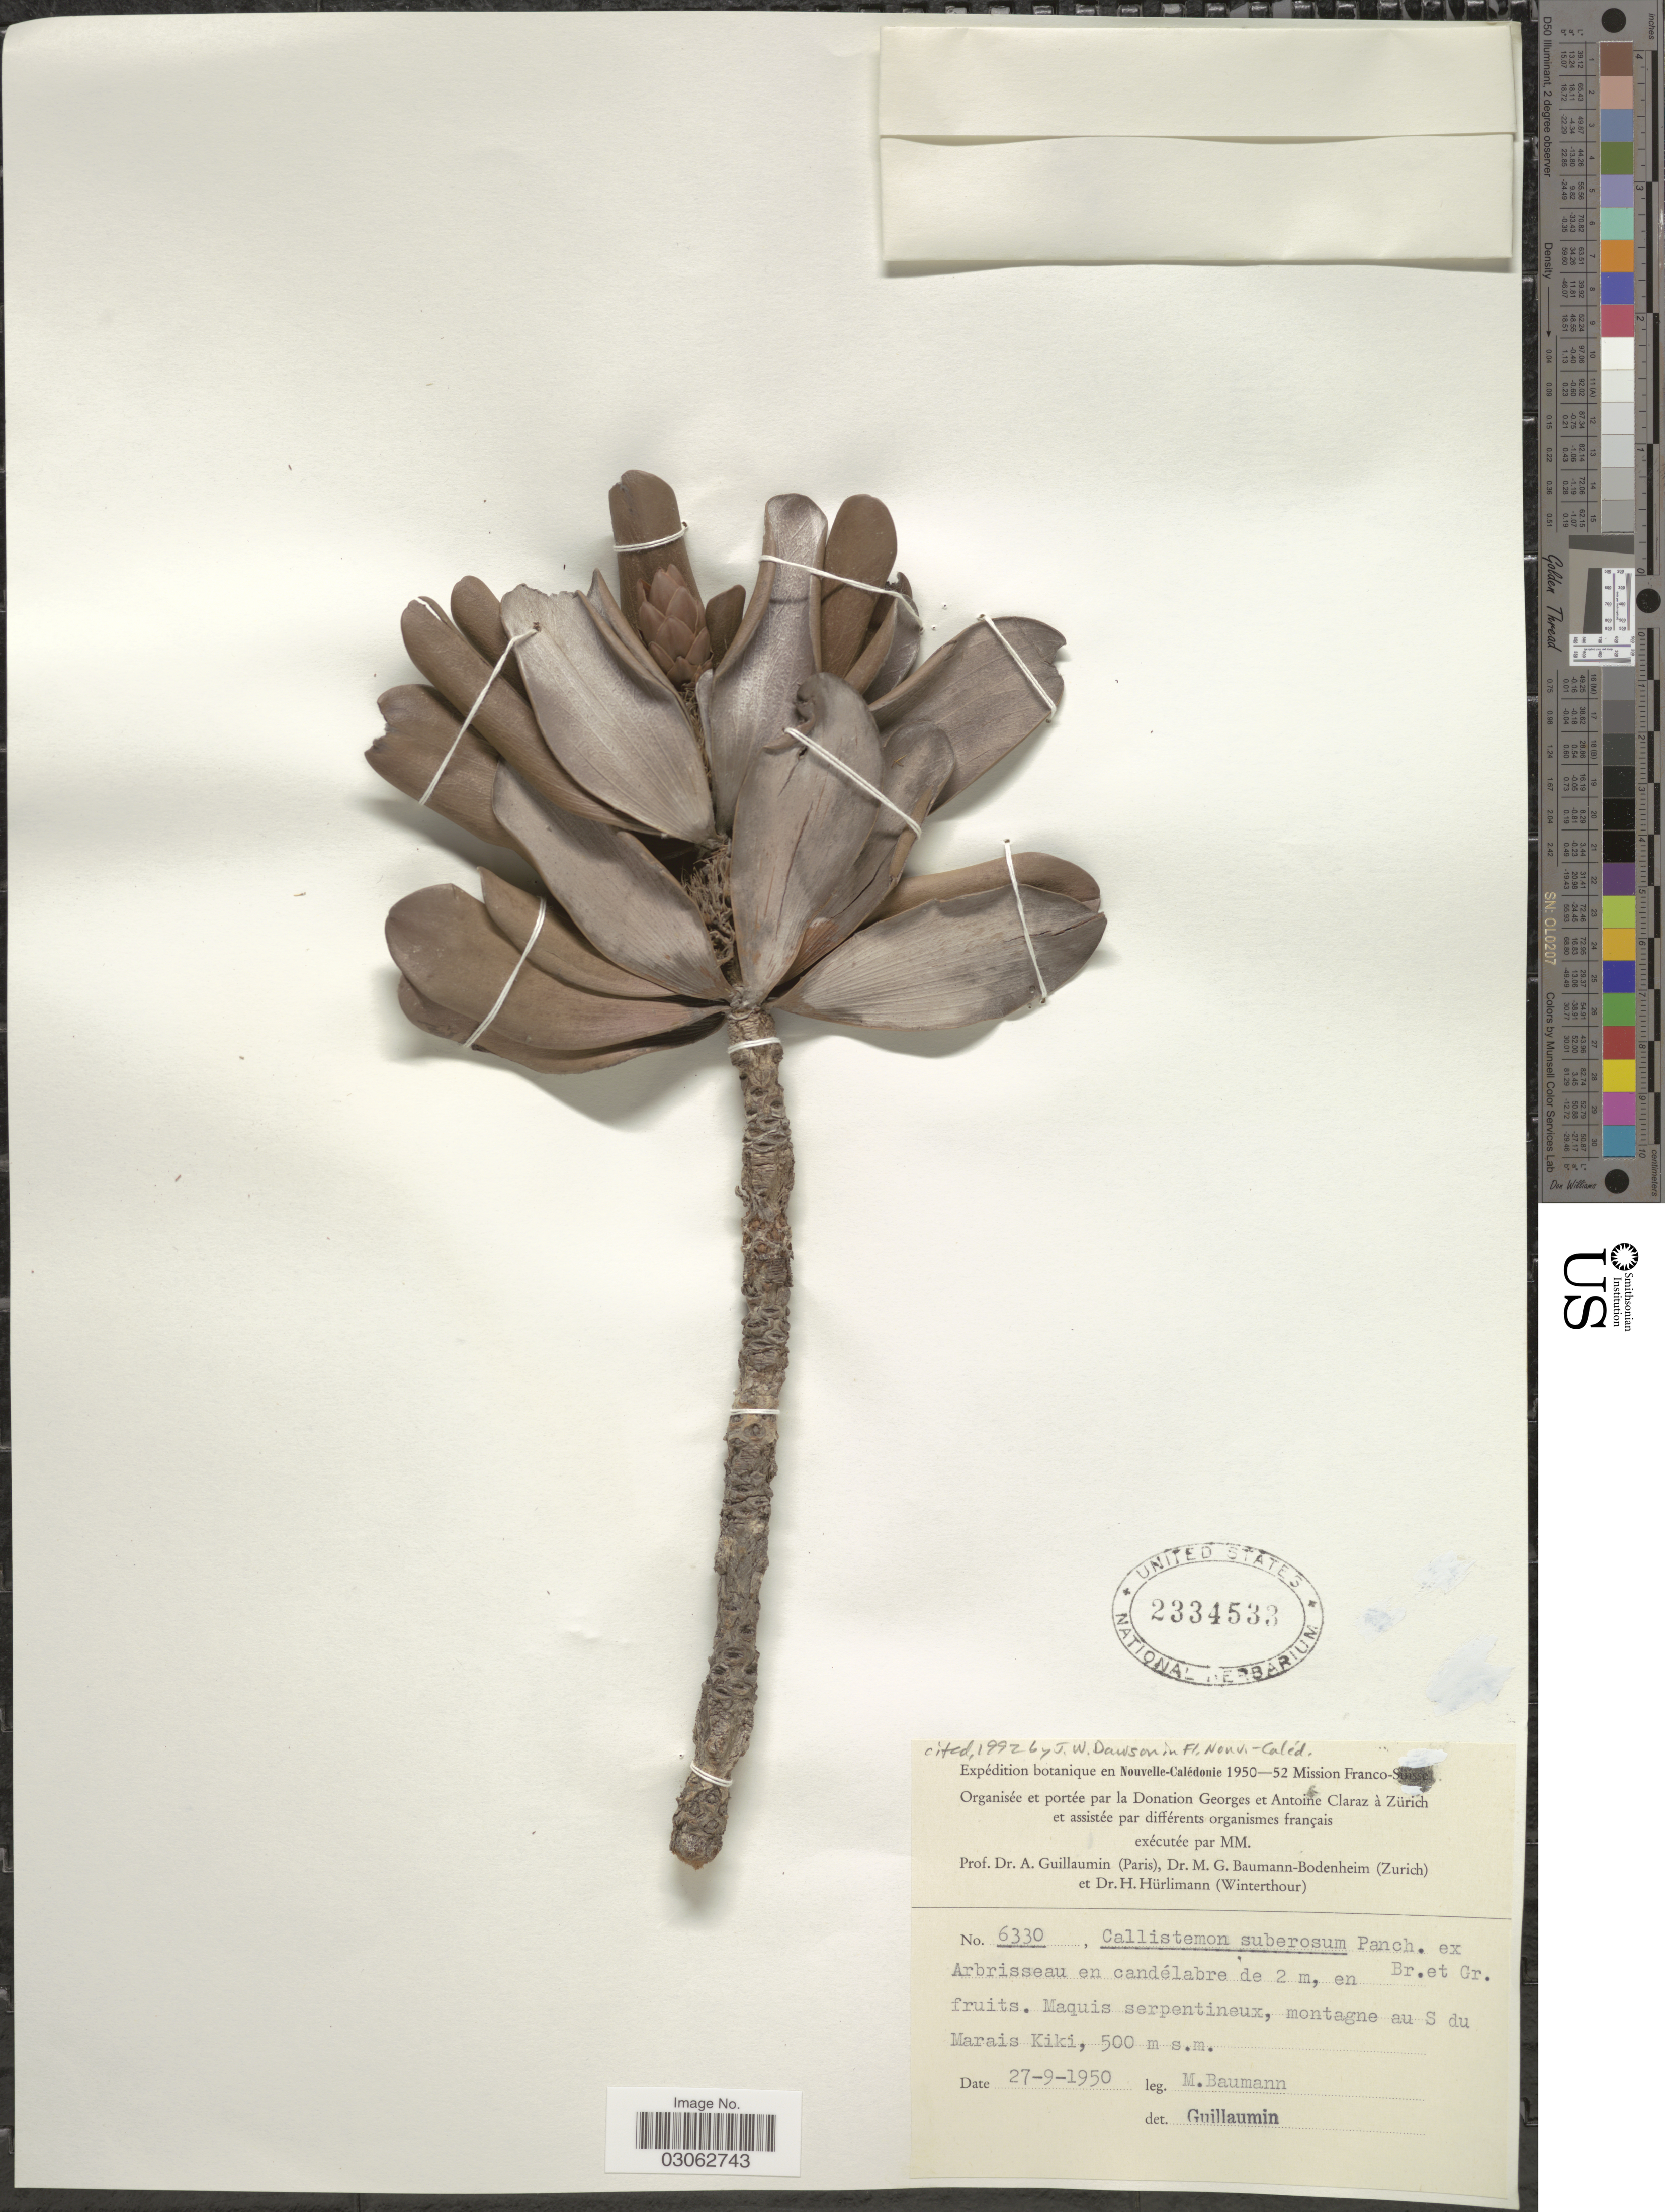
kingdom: Plantae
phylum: Tracheophyta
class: Magnoliopsida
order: Myrtales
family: Myrtaceae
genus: Callistemon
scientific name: Callistemon suberosus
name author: Pancher ex Brongn. & Gris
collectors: M. Baumann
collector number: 6330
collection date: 1950-09-27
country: New Caledonia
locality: Montagne au S du Marais Kiki.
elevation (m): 500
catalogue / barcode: US 2334533